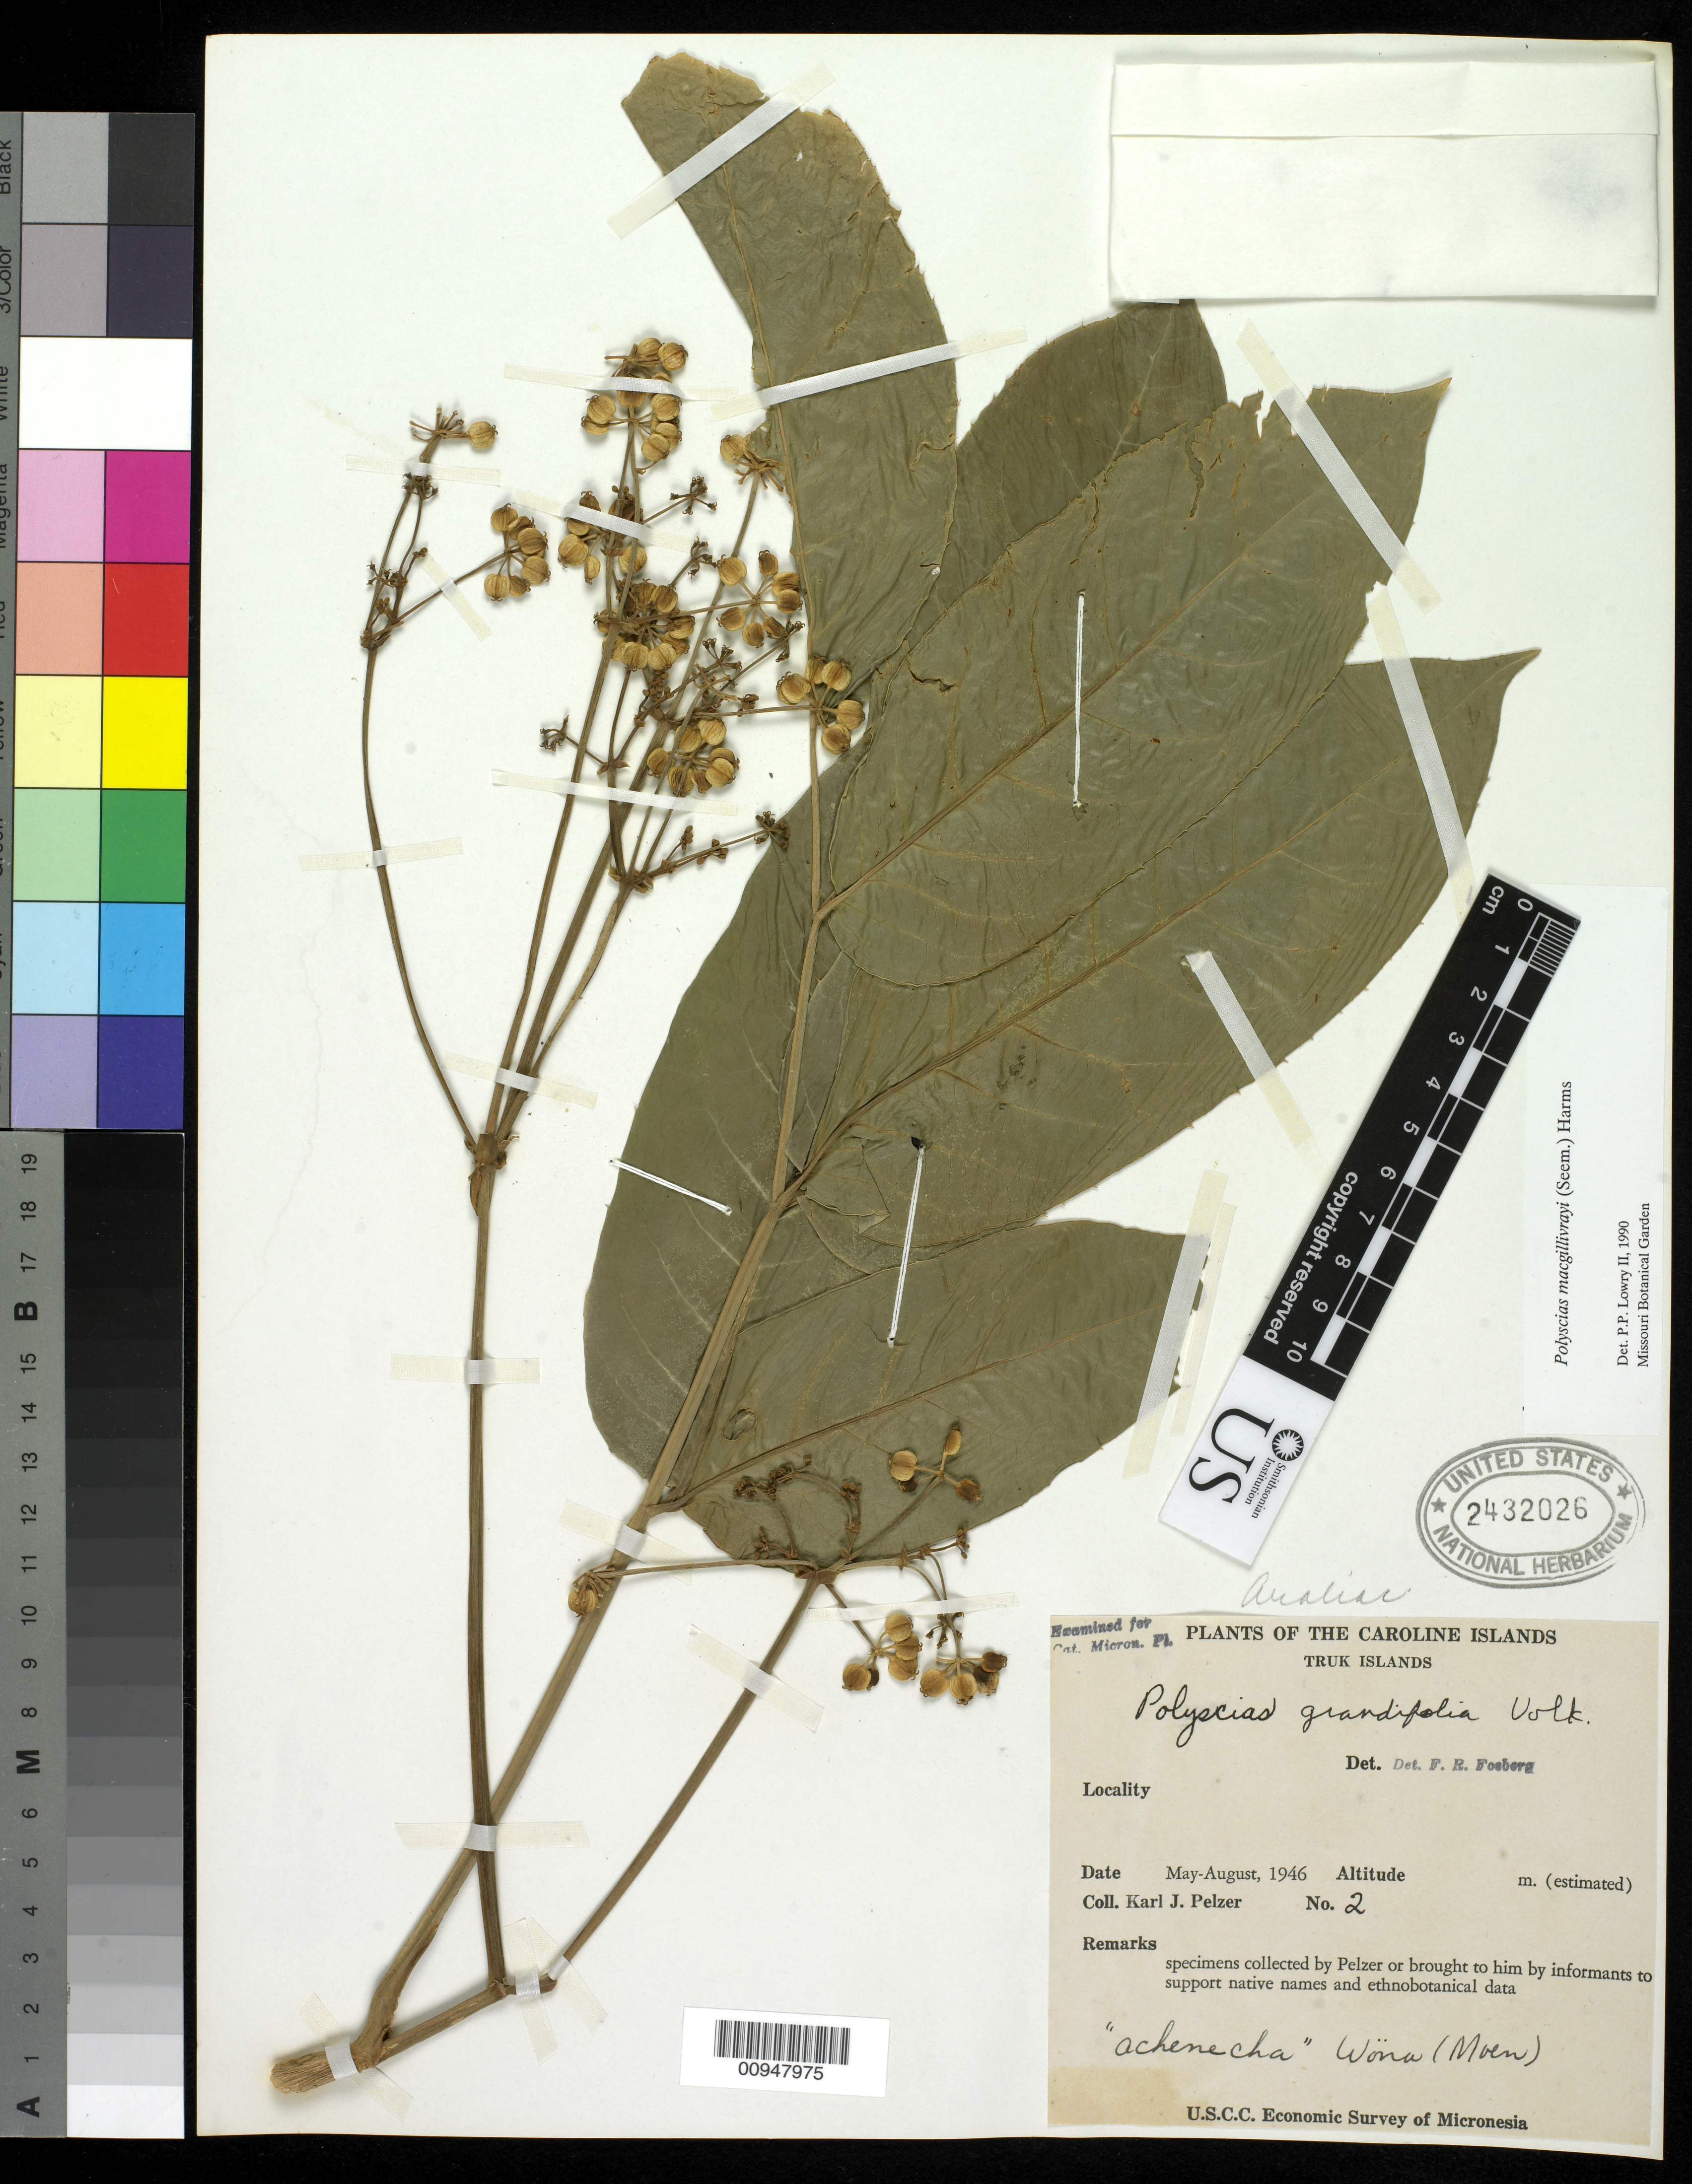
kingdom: Plantae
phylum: Tracheophyta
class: Magnoliopsida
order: Apiales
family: Araliaceae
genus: Polyscias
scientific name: Polyscias macgillivrayi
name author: Harms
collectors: K. J. Pelzer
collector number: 2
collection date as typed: May 1946 to Aug 1946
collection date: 1946-05/1946-08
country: Micronesia, Federated States of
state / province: Truk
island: Truk (Chuuk) Is.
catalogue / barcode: US 2432026